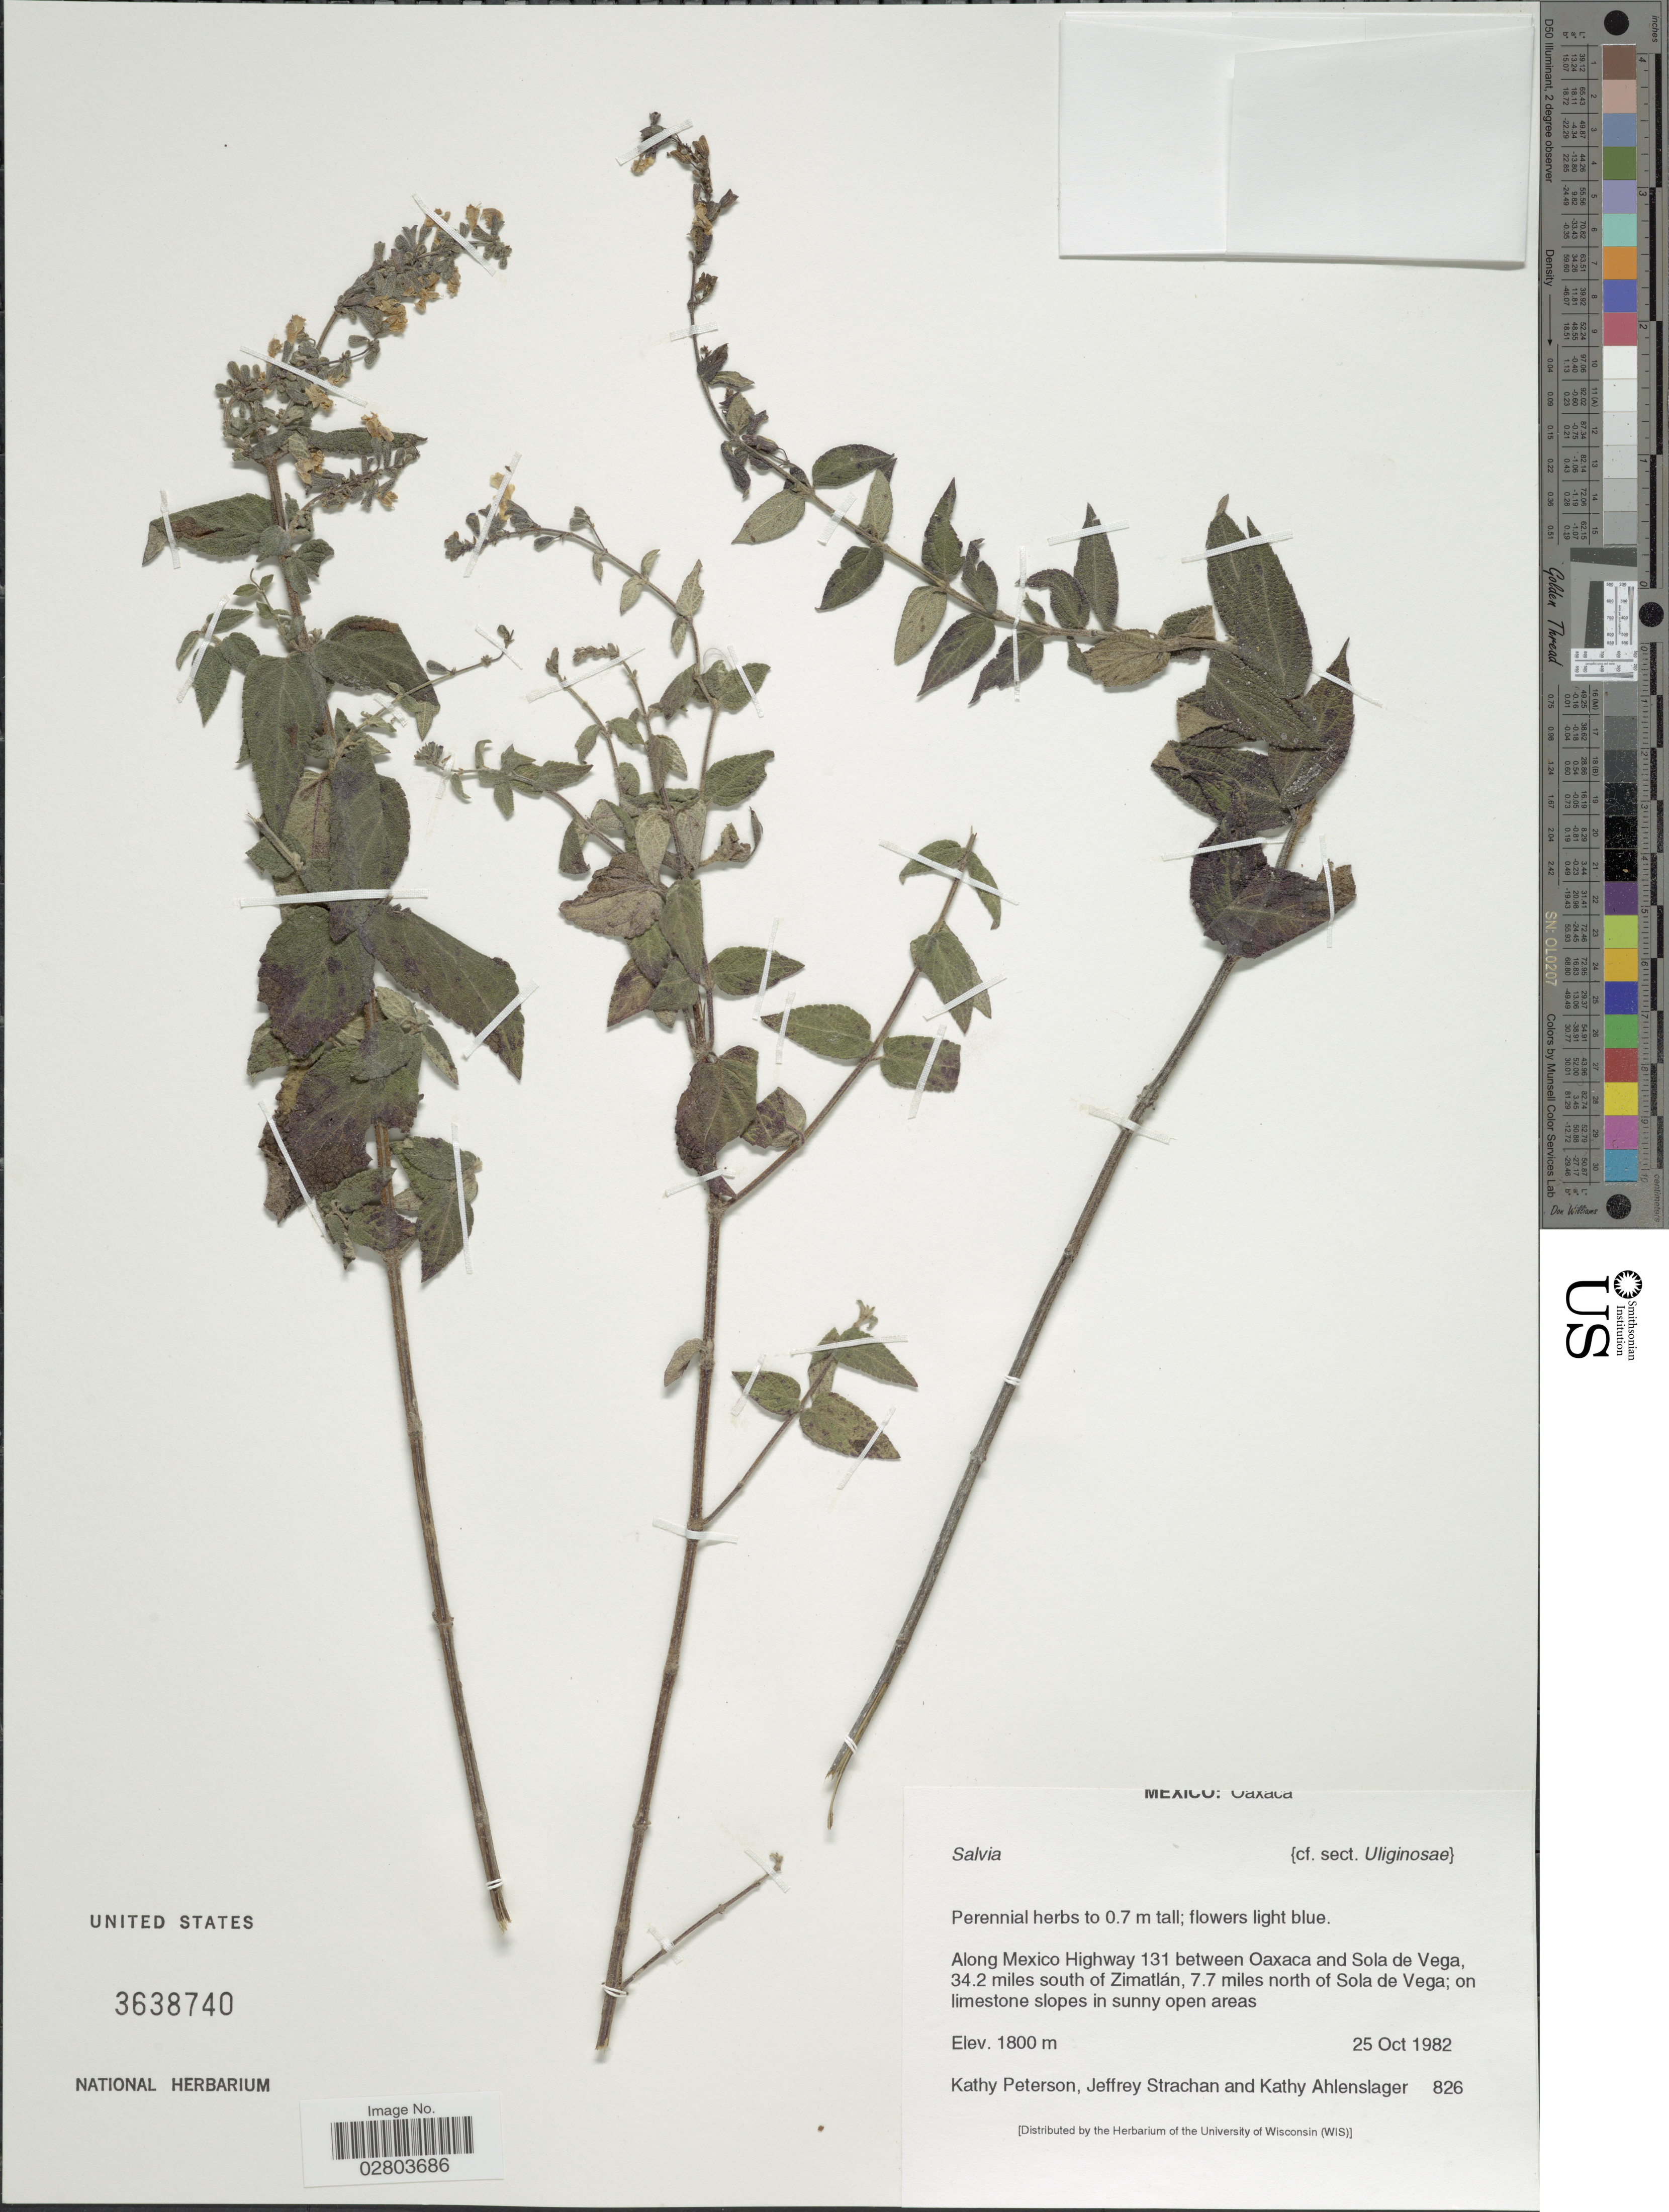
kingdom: Plantae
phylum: Tracheophyta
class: Magnoliopsida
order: Lamiales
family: Lamiaceae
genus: Salvia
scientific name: Salvia sp.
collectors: K. Peterson, J. Strachan & K. Ahlenslager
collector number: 826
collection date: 1982-10-25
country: Mexico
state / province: Oaxaca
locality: Along Mexico Highway 131 between Oaxaca and Sola de Vega, 34.2 miles south of Zimatlán, 7.7 miles north of Sola de Vega.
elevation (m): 1800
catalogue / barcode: US 3638740